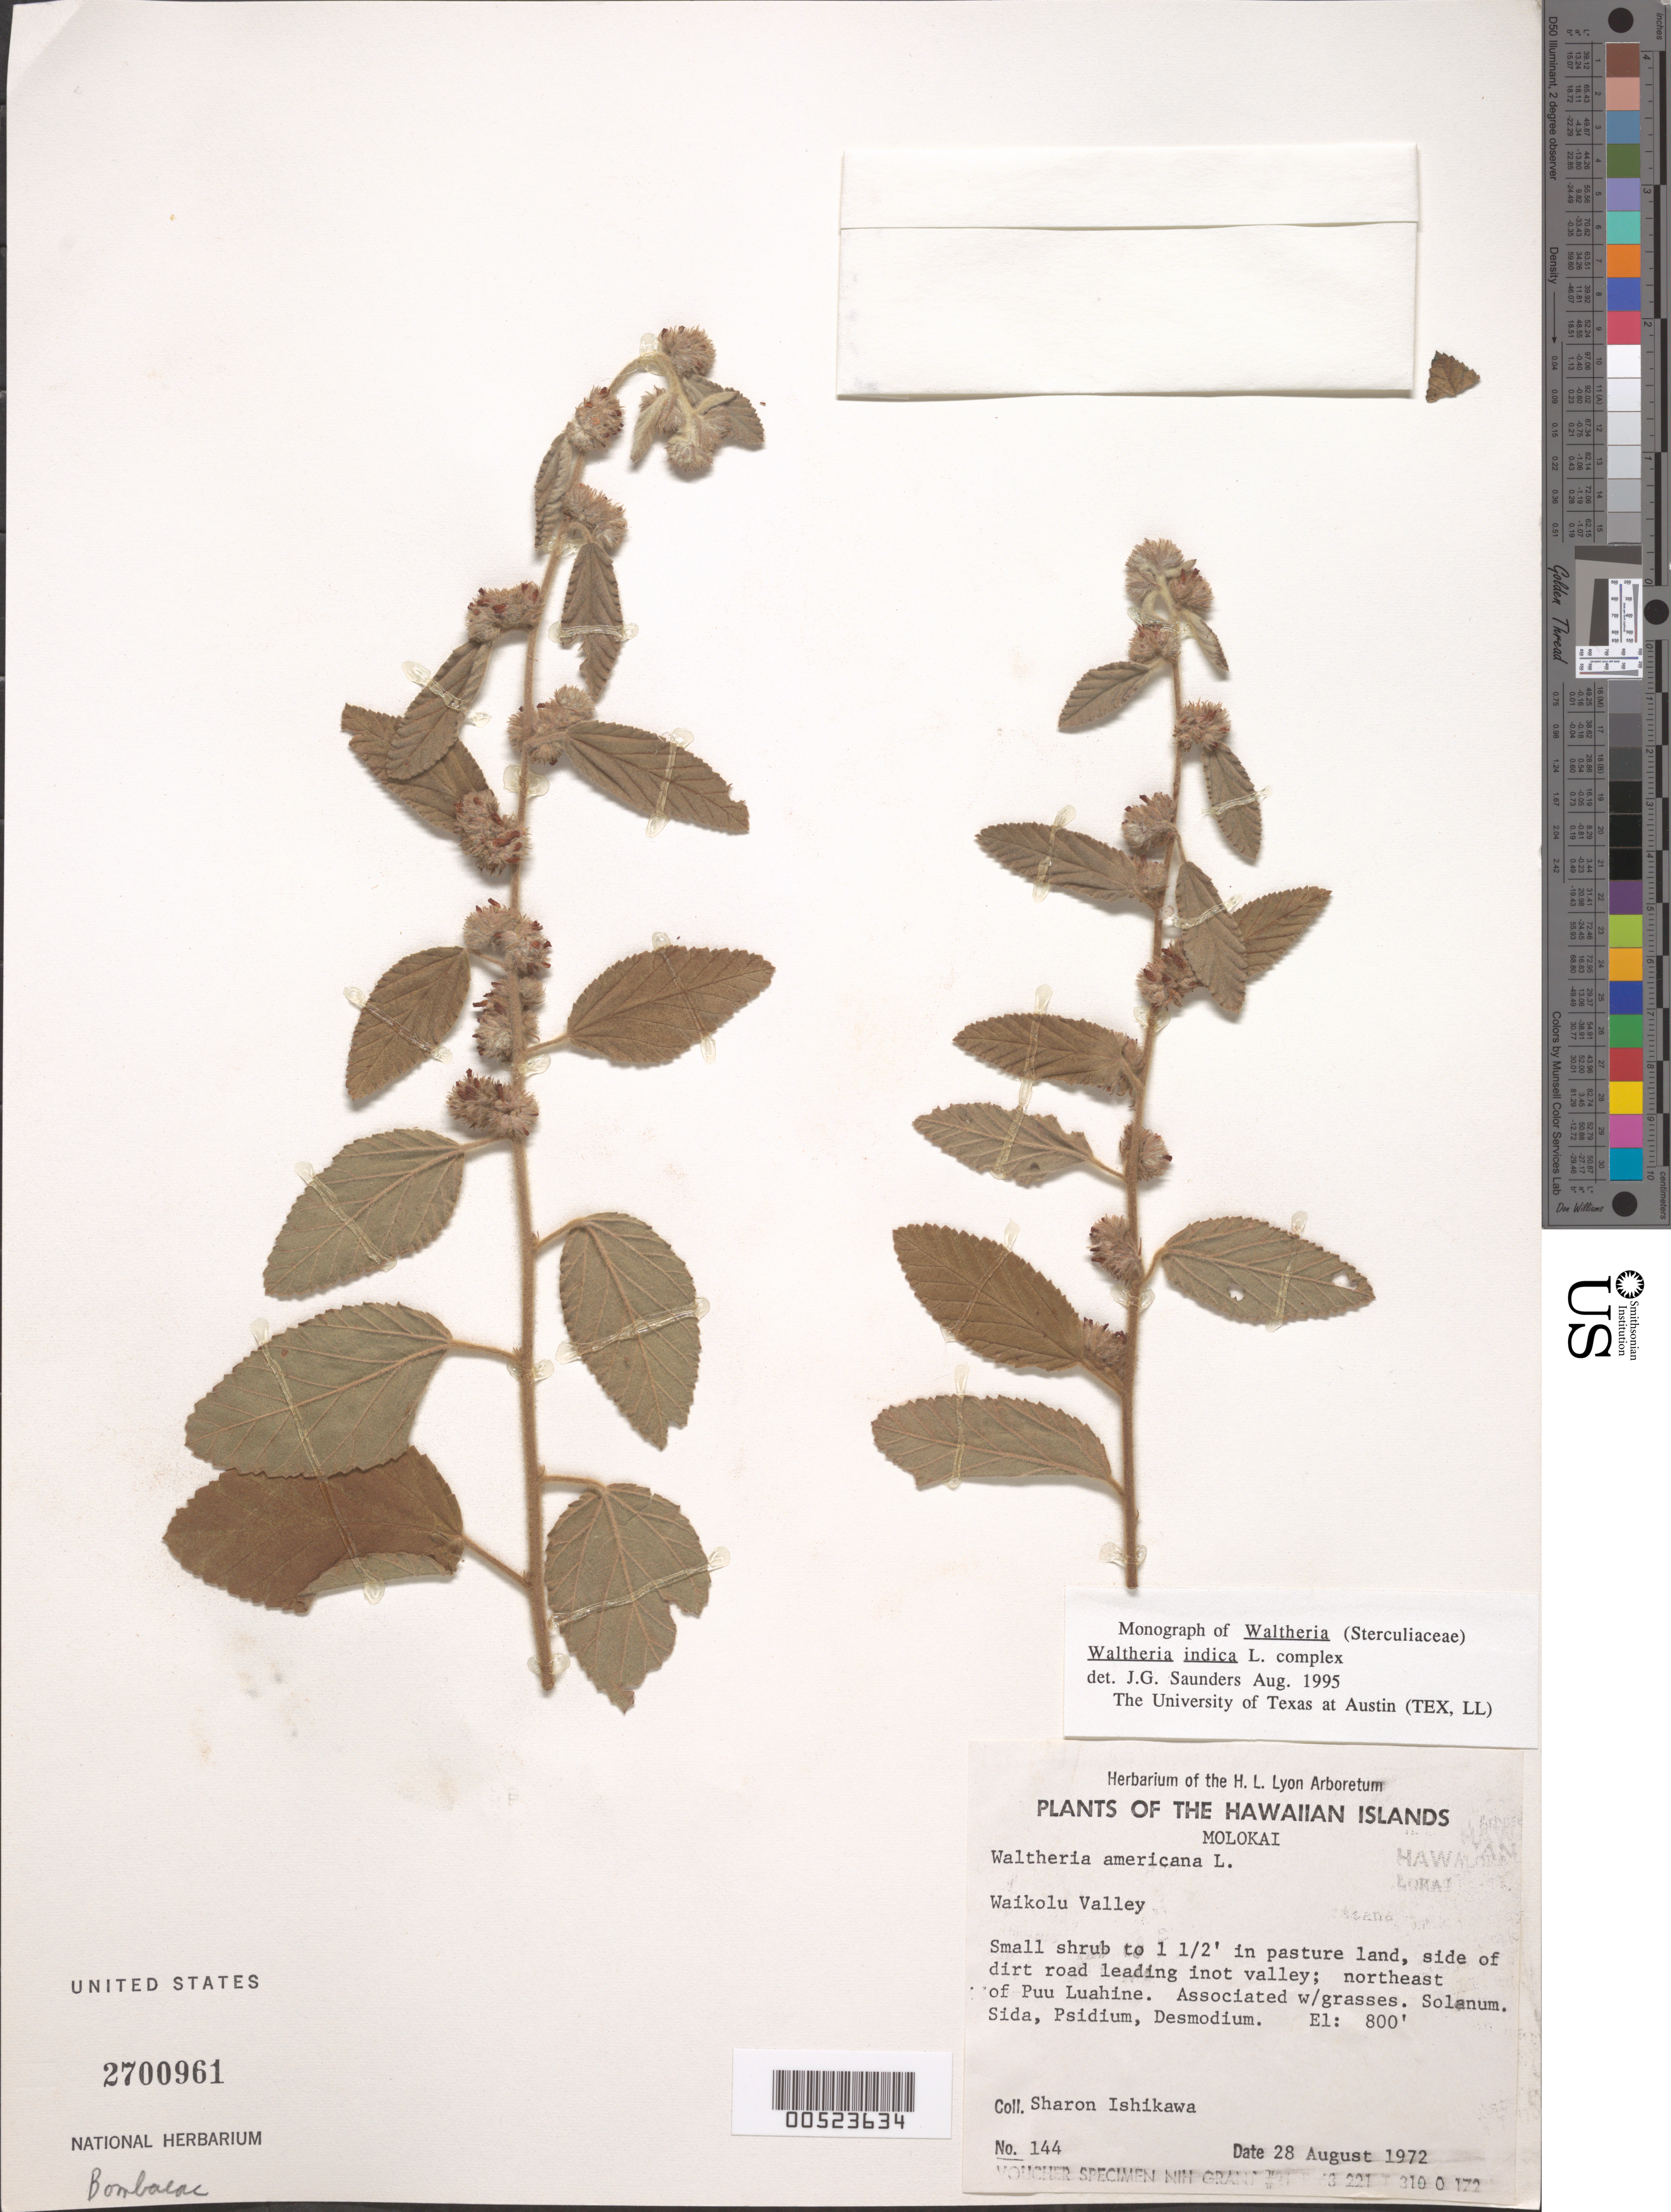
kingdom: Plantae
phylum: Tracheophyta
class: Magnoliopsida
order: Malvales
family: Malvaceae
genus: Waltheria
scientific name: Waltheria indica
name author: L.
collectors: S. S. Ishikawa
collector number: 144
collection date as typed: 28 Aug 1972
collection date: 1972-08-28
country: United States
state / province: Hawaii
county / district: Maui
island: Moloka'i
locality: Wailoku Valley, side of dirt rd leading into valley, NE of Puu Luahine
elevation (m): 244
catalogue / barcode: US 2700961